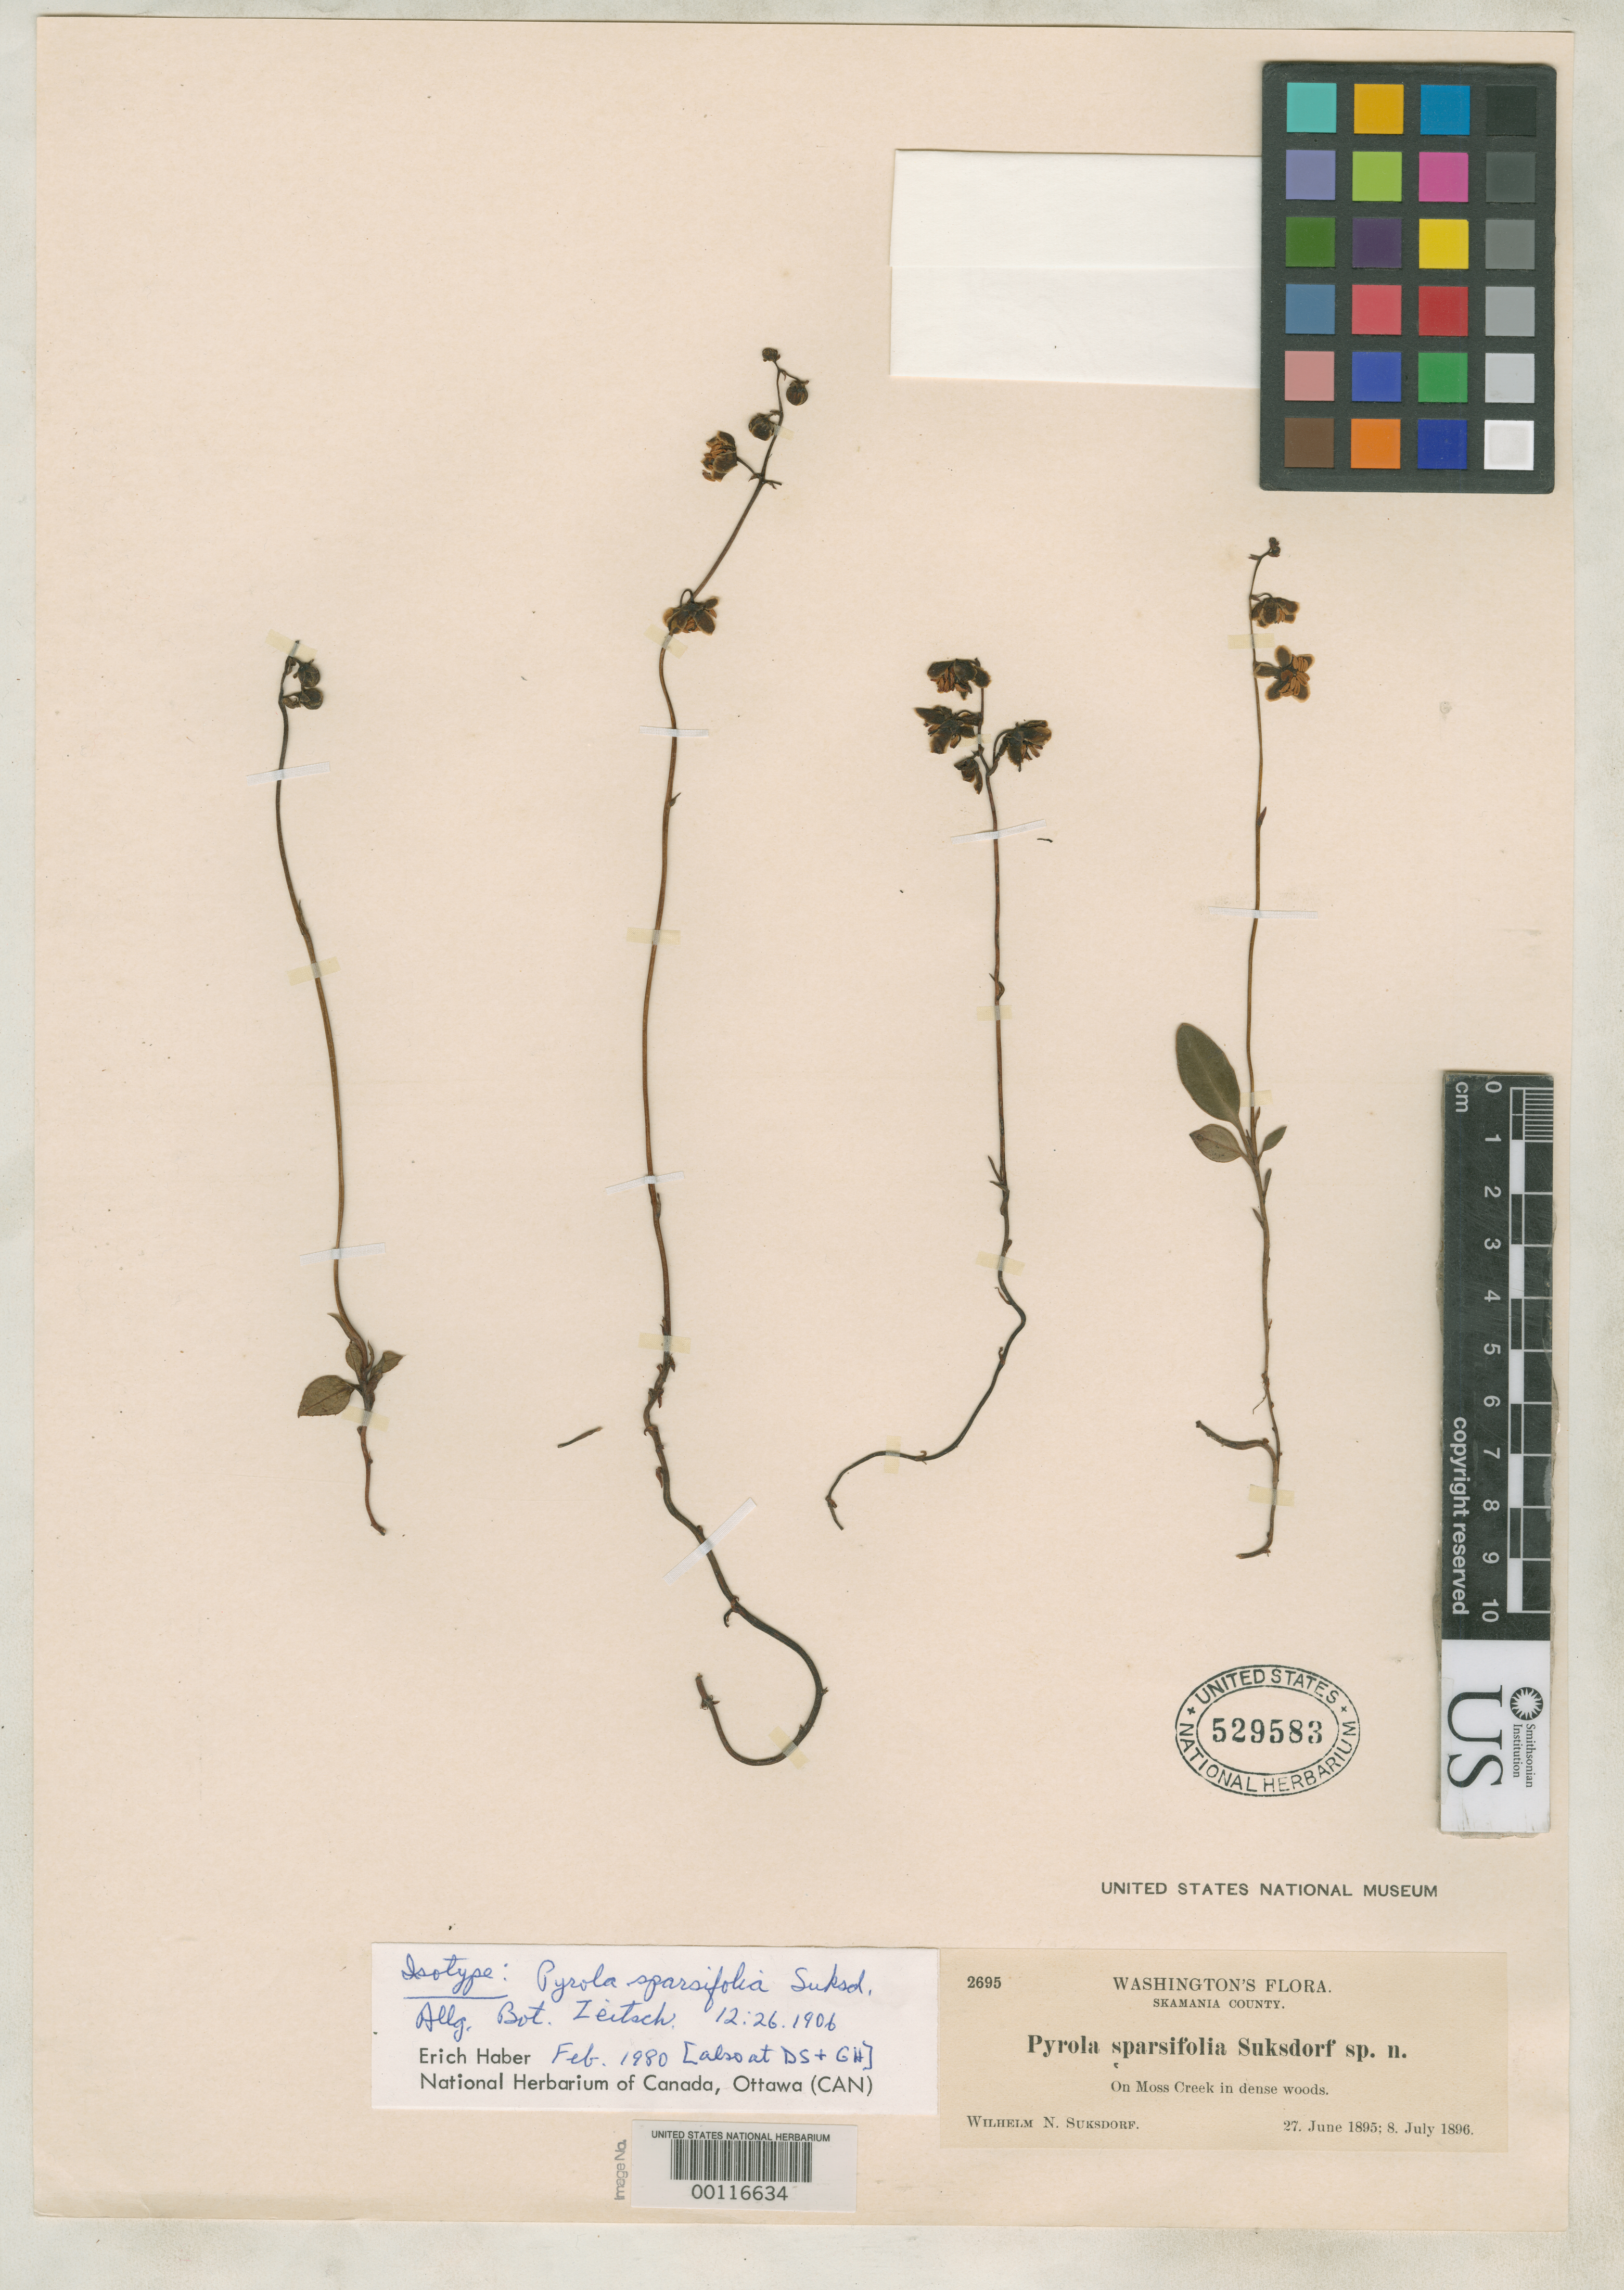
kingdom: Plantae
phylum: Tracheophyta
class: Magnoliopsida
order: Ericales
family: Ericaceae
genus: Pyrola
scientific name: Pyrola sparsifolia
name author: Suksd.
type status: Isotype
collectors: W. N. Suksdorf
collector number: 2695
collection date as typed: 27 Jun 1895 to 08 Jul 1896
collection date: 1895-06-27/1896-07-08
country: United States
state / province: Washington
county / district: Skamania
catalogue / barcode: US 529583